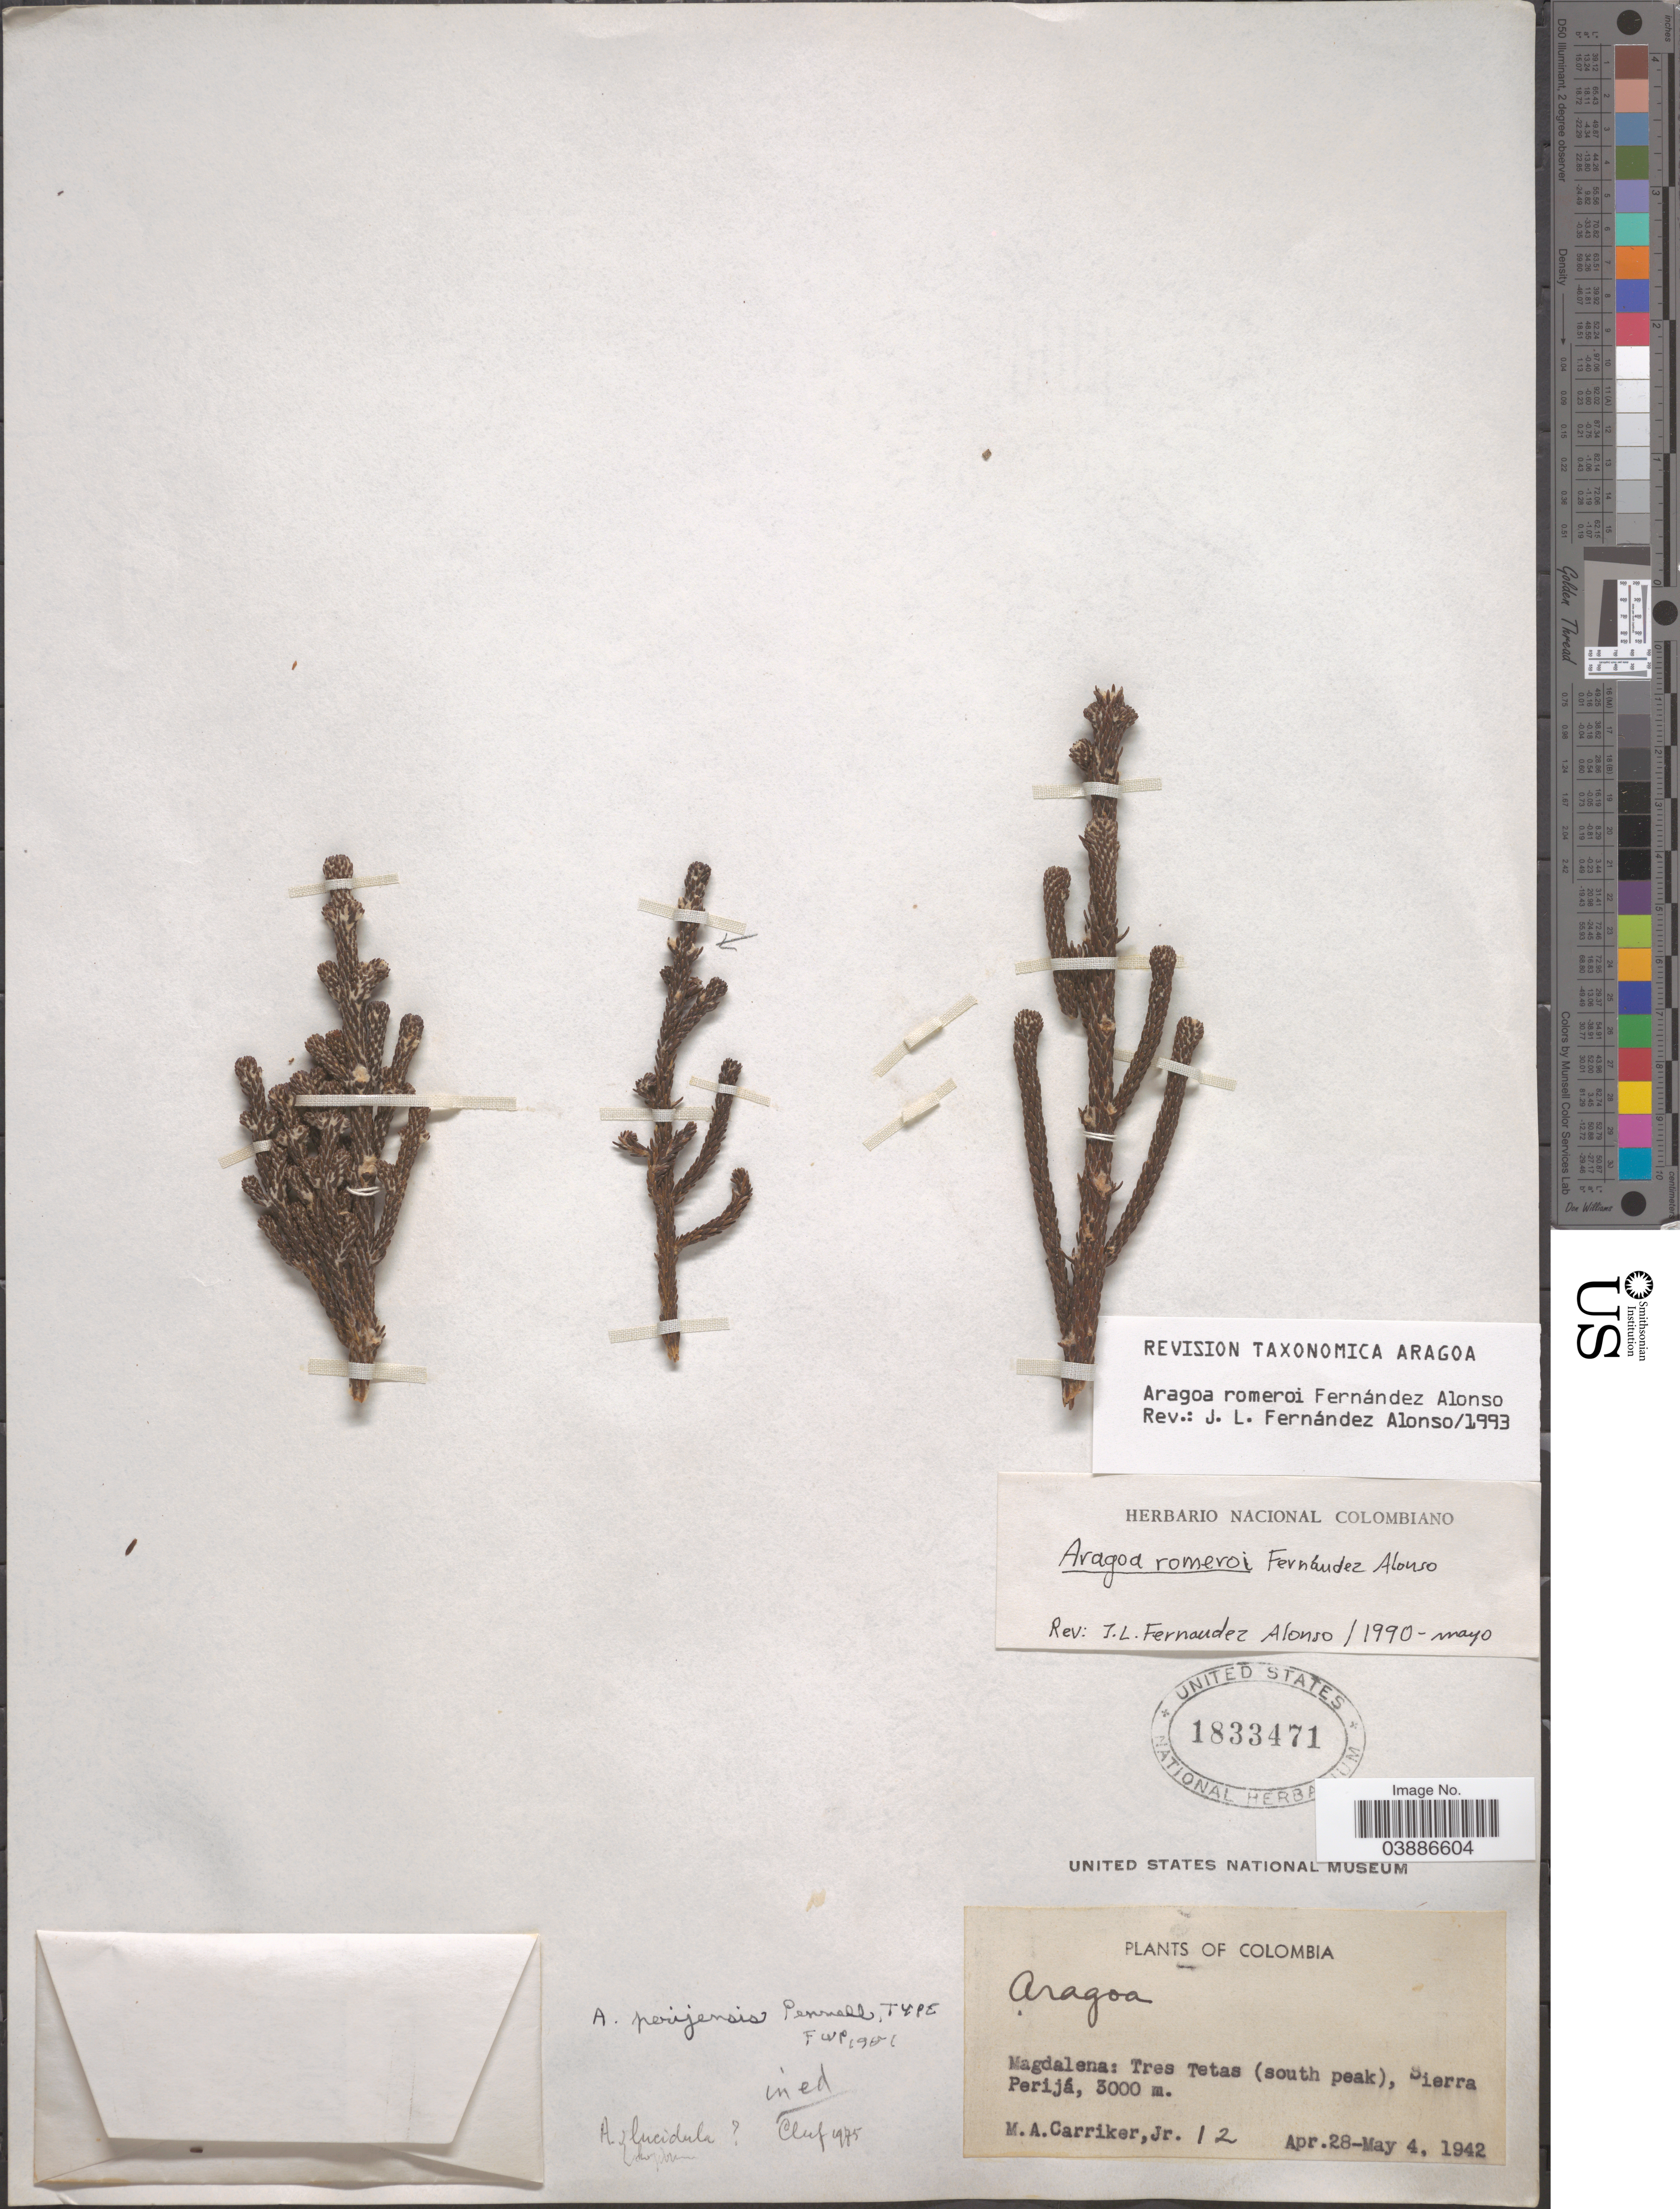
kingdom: Plantae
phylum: Tracheophyta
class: Magnoliopsida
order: Lamiales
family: Plantaginaceae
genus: Aragoa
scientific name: Aragoa romeroi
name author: Fern. Alonso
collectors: M. A. Carriker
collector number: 12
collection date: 1942-04-28/1942-05-04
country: Colombia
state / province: Magdalena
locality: Tres Tetas (south peak), Sierra Perijá.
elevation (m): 3000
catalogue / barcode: US 1833471